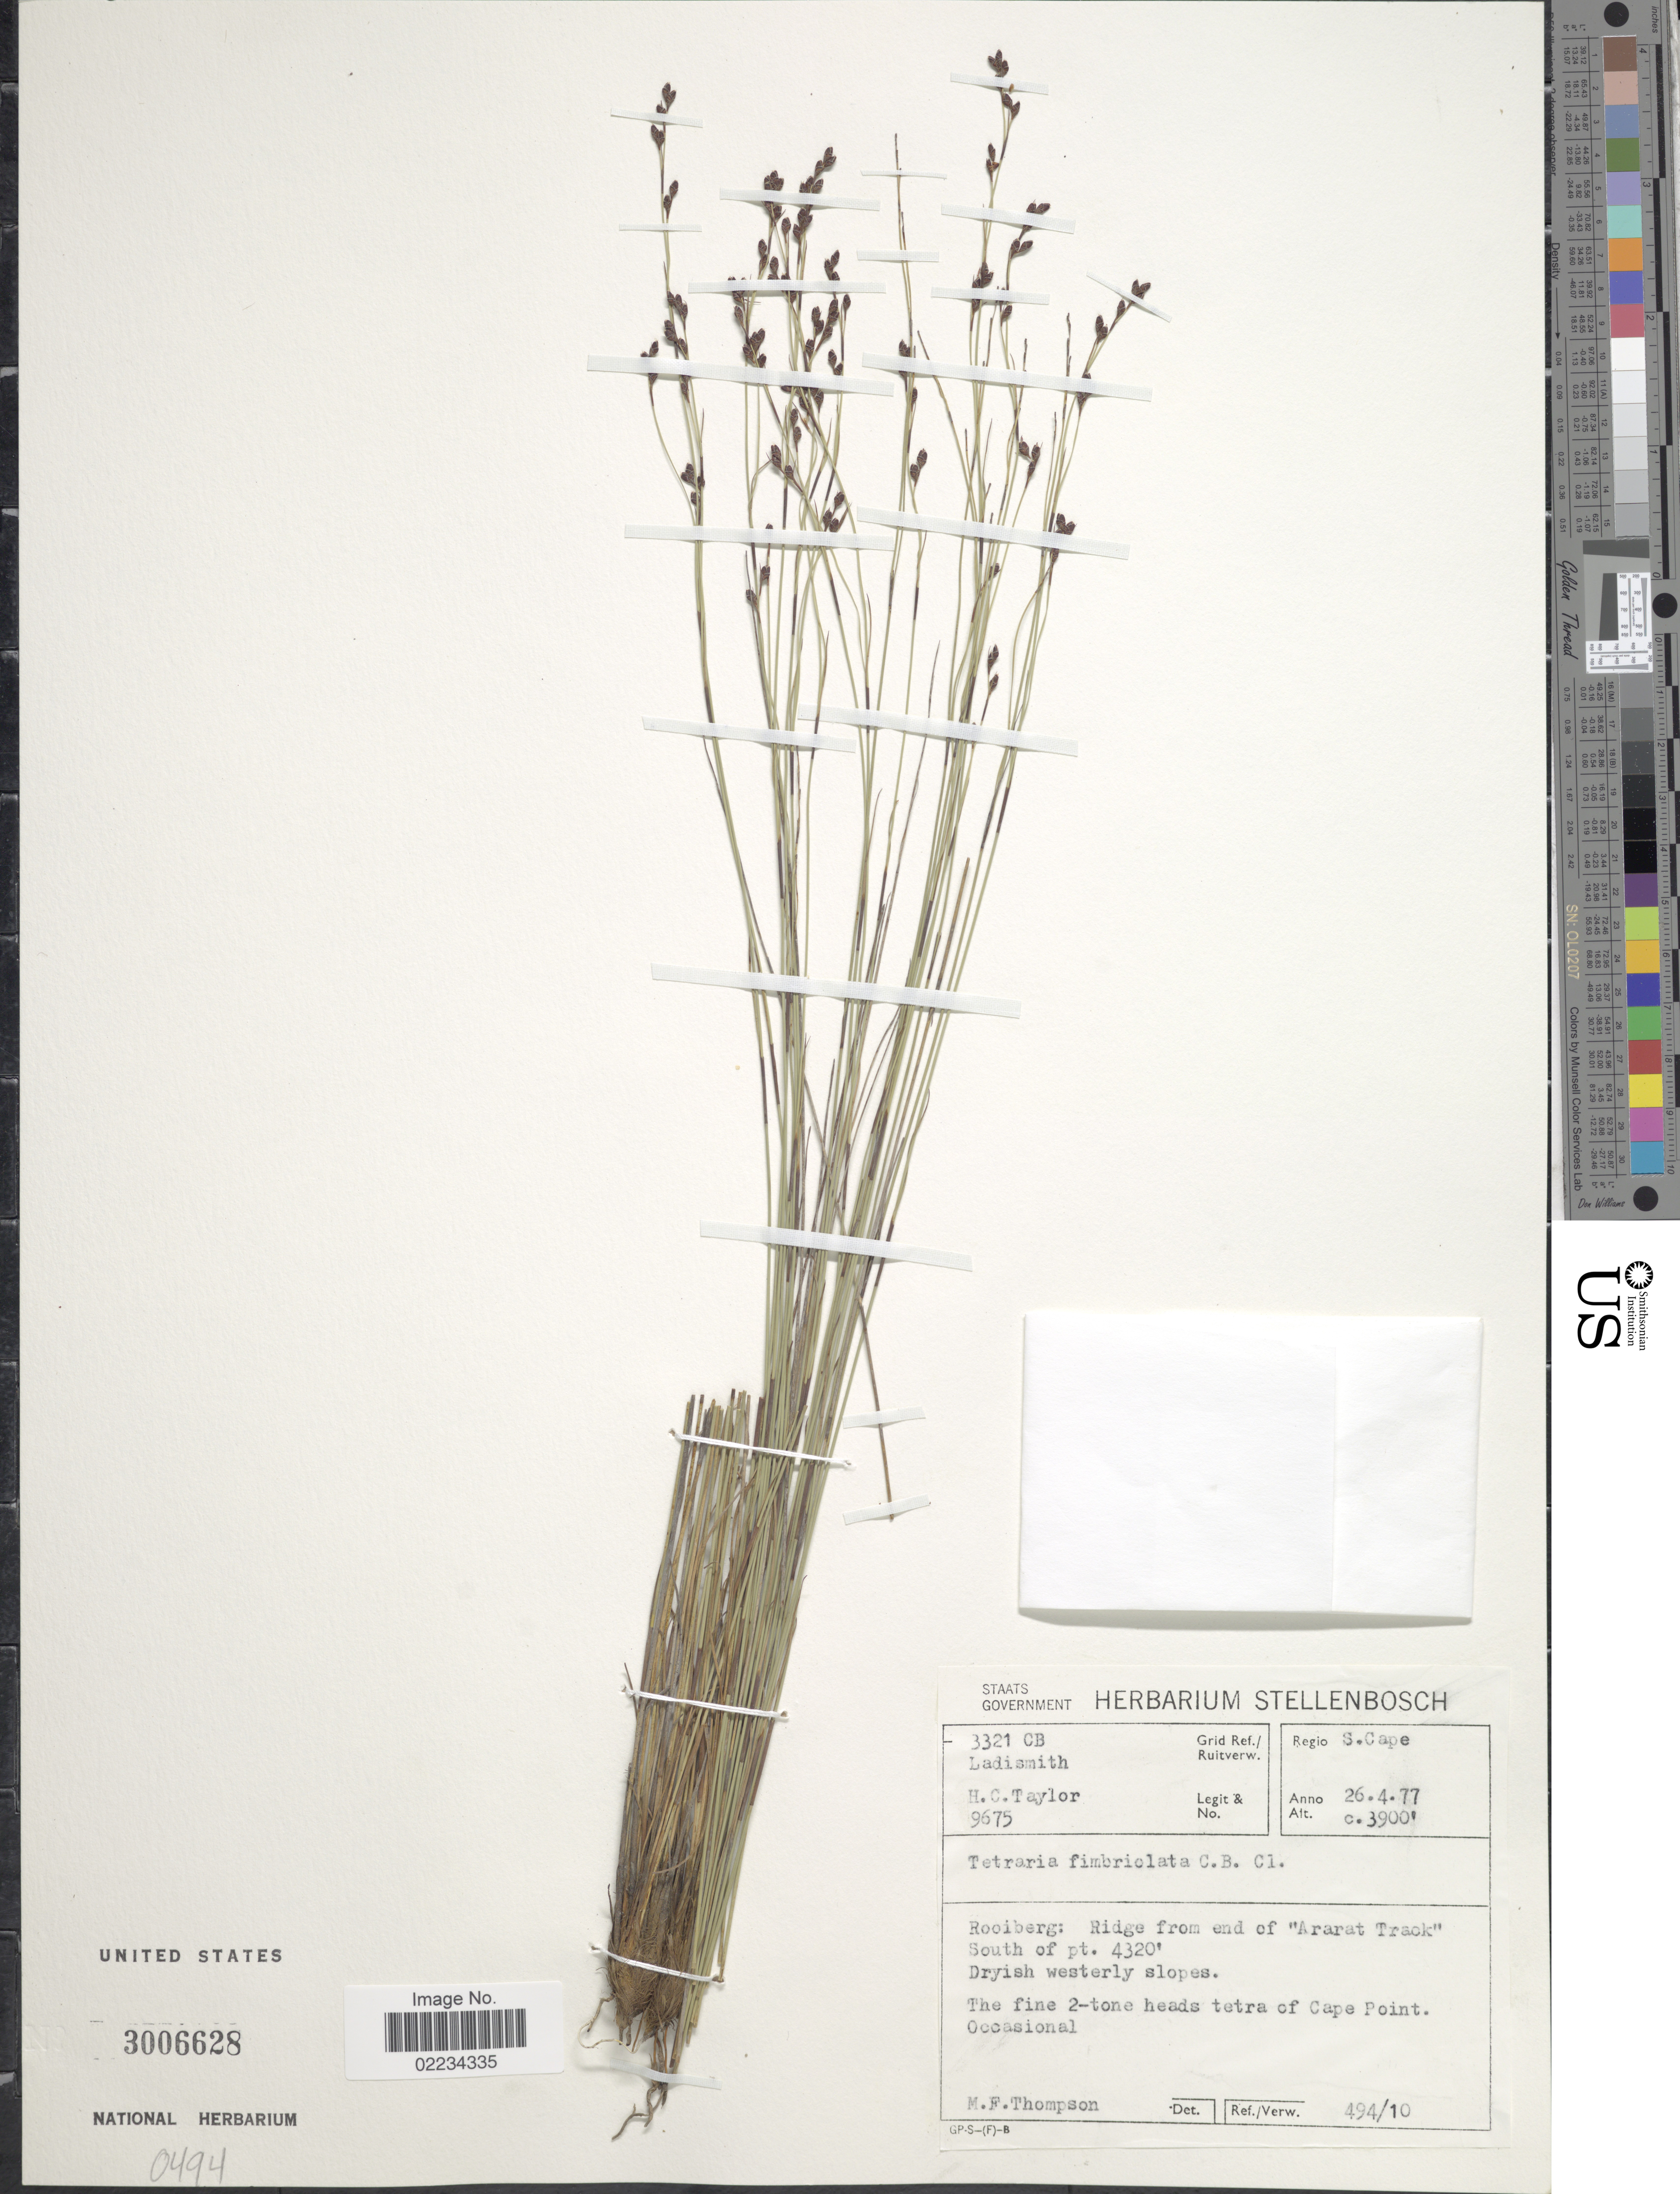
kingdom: Plantae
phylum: Tracheophyta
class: Liliopsida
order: Poales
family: Cyperaceae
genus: Tetraria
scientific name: Tetraria fimbriolata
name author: (Nees) C.B. Clarke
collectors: H. Taylor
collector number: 9675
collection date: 1977-04-26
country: South Africa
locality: Regio S. Cape, Rooiberg: Ridge from end of 'Ararat Track' South of pt.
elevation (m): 1189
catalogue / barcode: US 3006628